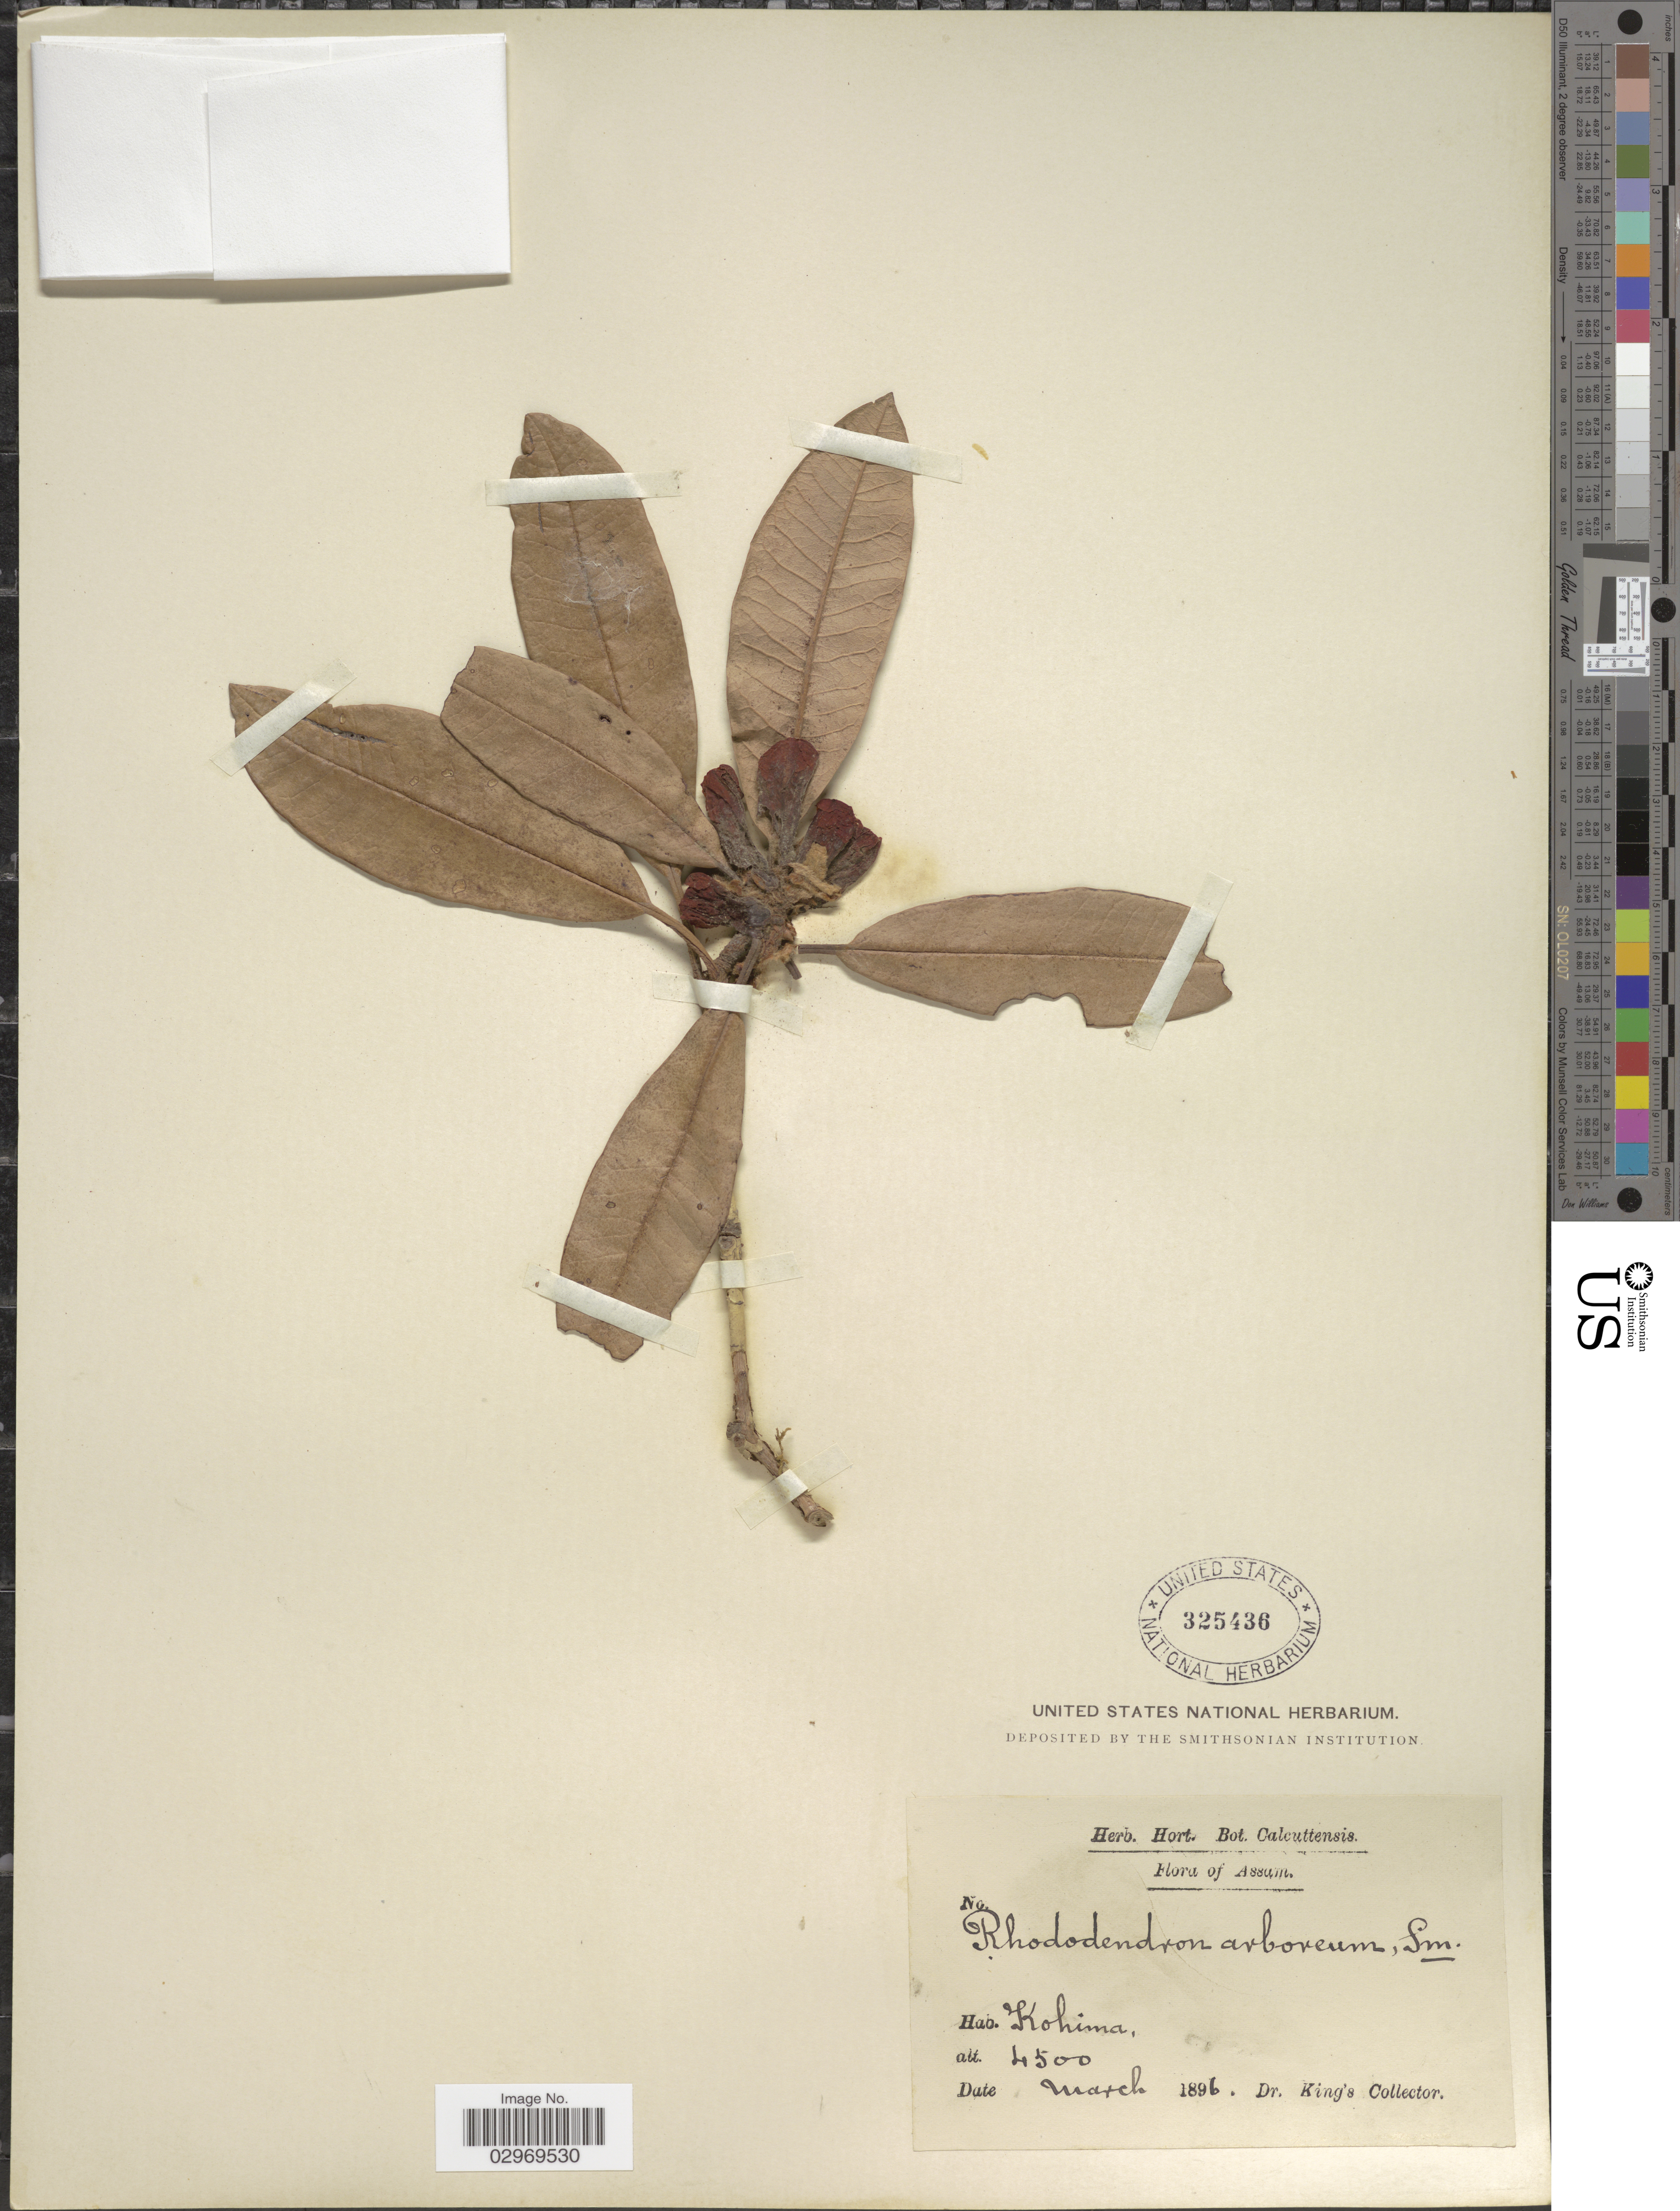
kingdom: Plantae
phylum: Tracheophyta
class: Magnoliopsida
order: Ericales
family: Ericaceae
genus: Rhododendron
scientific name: Rhododendron arboreum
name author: Sm.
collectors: Dr. King's collector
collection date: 1896-03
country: India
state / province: Assam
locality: Kohima.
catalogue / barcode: US 325436